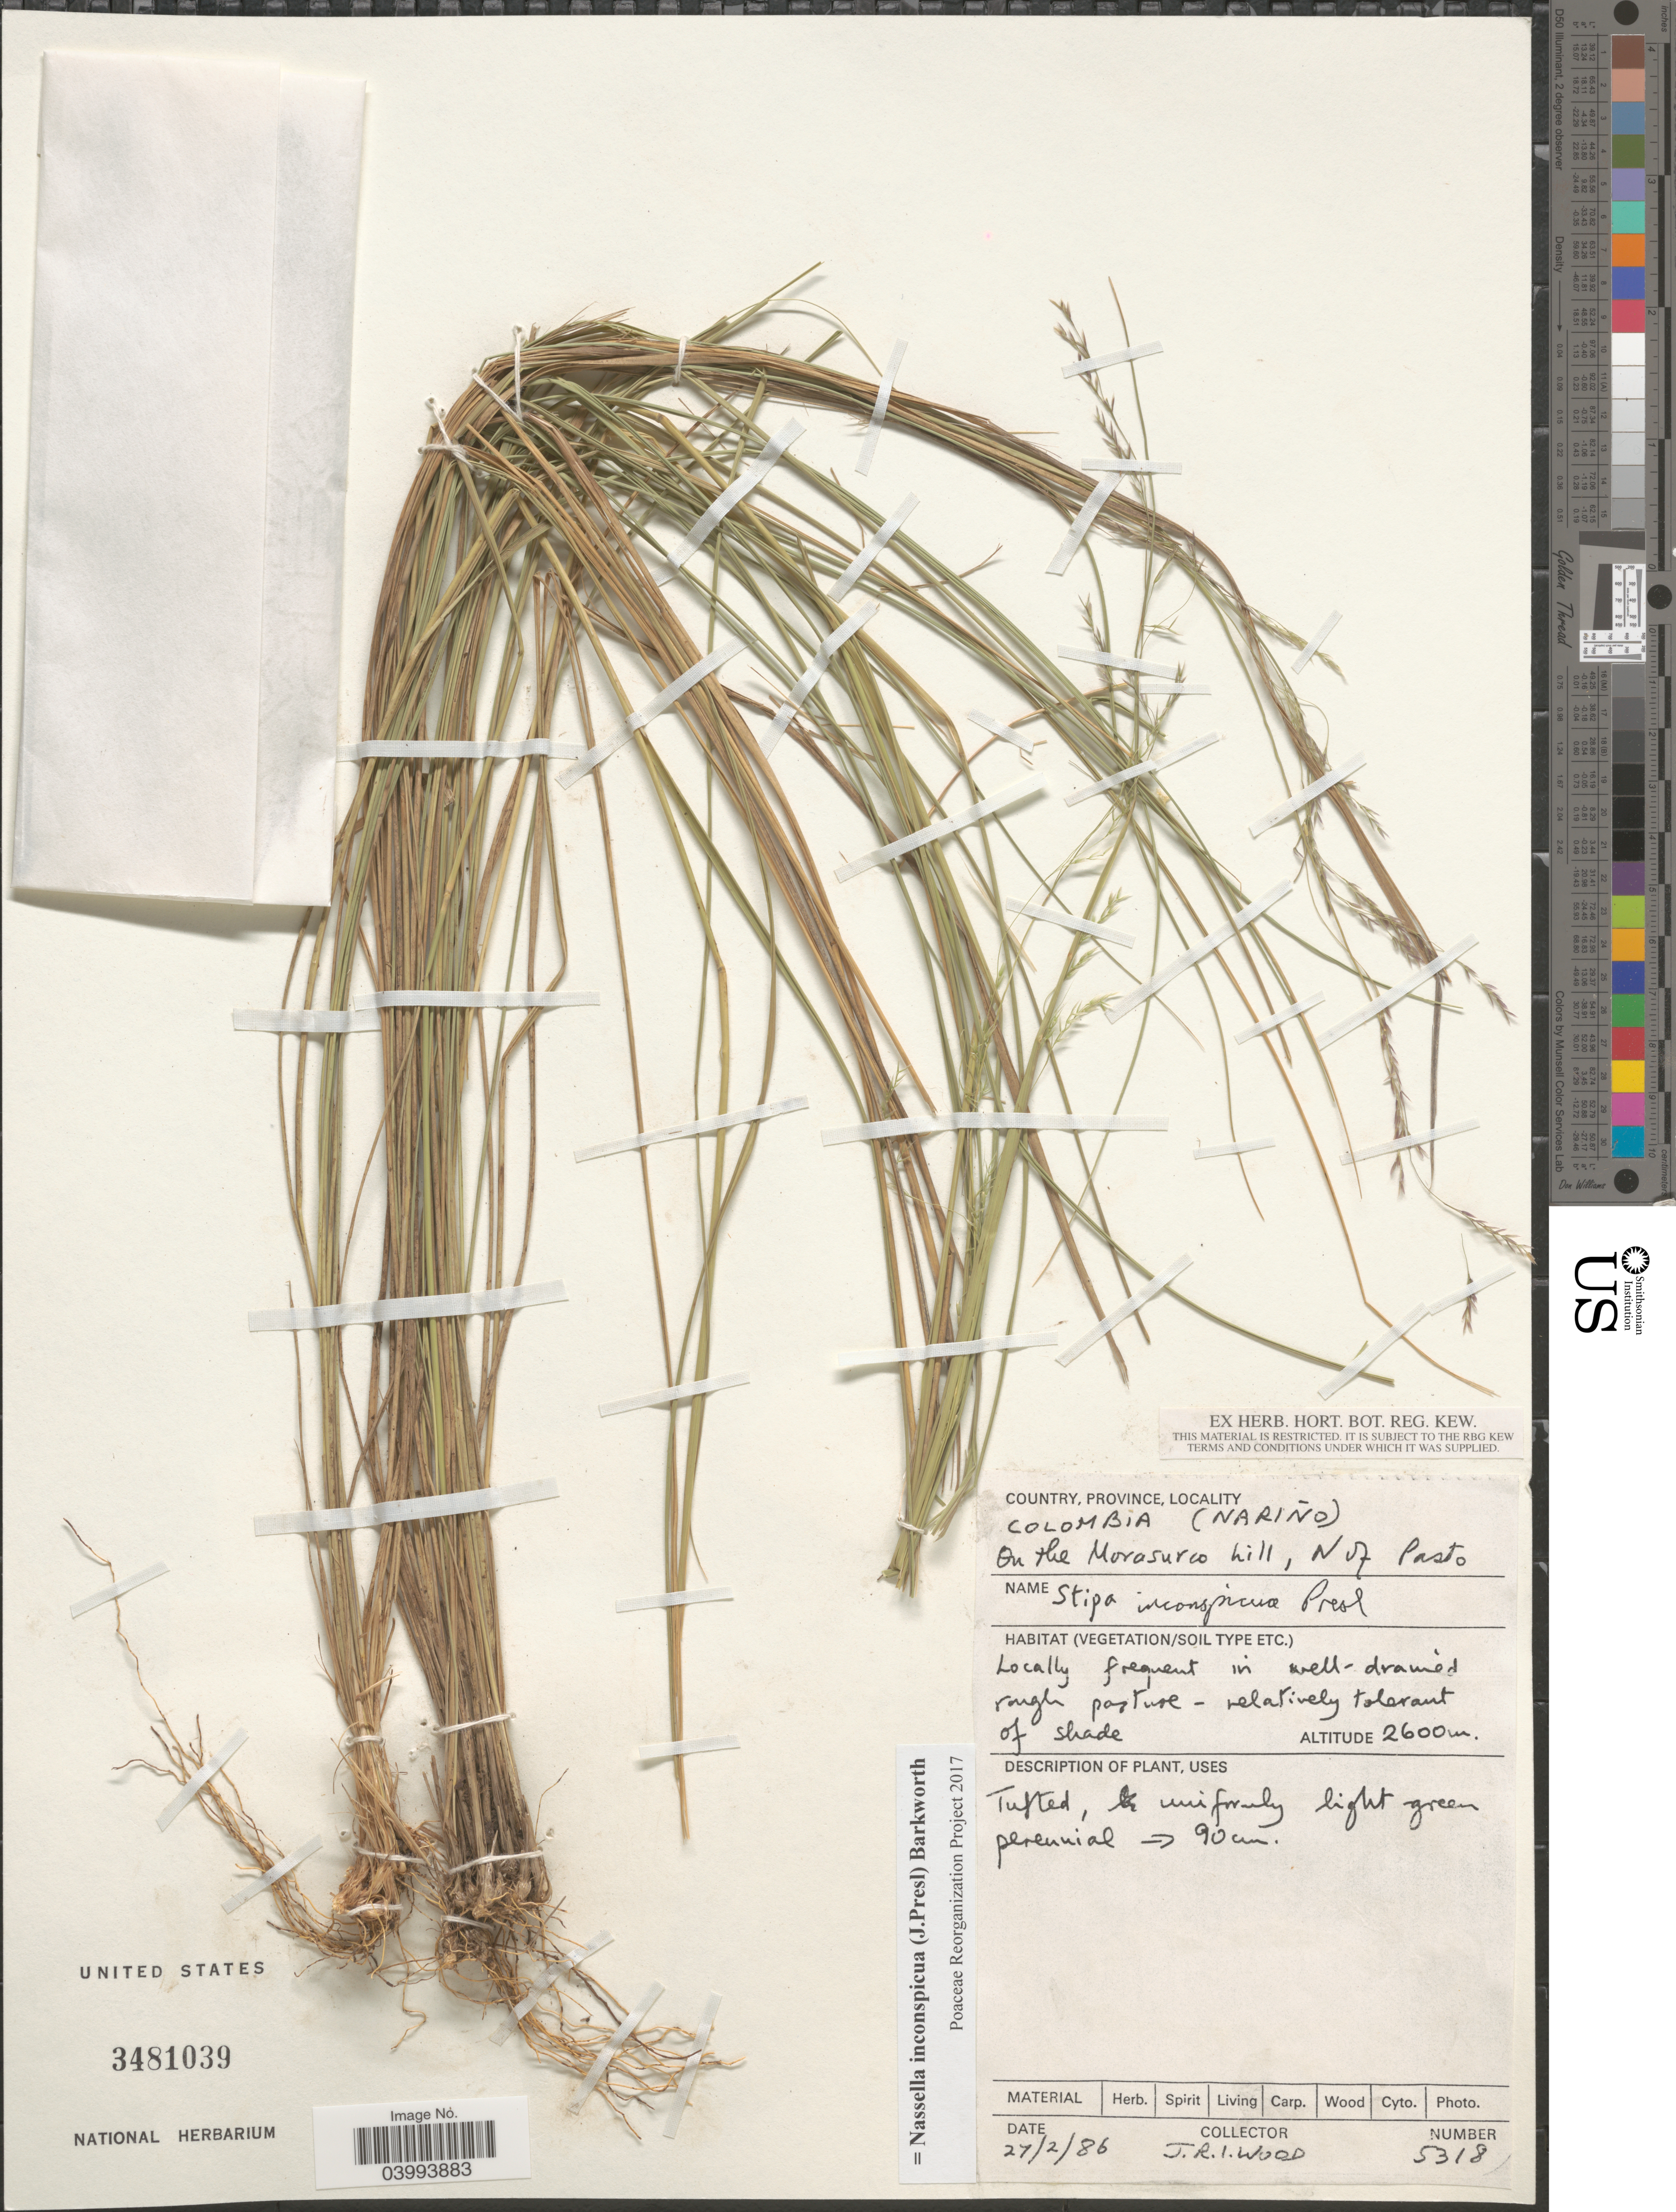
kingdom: Plantae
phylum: Tracheophyta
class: Liliopsida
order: Poales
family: Poaceae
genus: Nassella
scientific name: Nassella inconspicua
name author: (J. Presl) Barkworth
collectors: J. R. I. Wood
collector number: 5318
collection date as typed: Transcribed d/m/y: 27/2/86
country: Colombia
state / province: Nariño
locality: On the Morasurco hill, N of Pasto.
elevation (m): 2600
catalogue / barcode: US 3481039